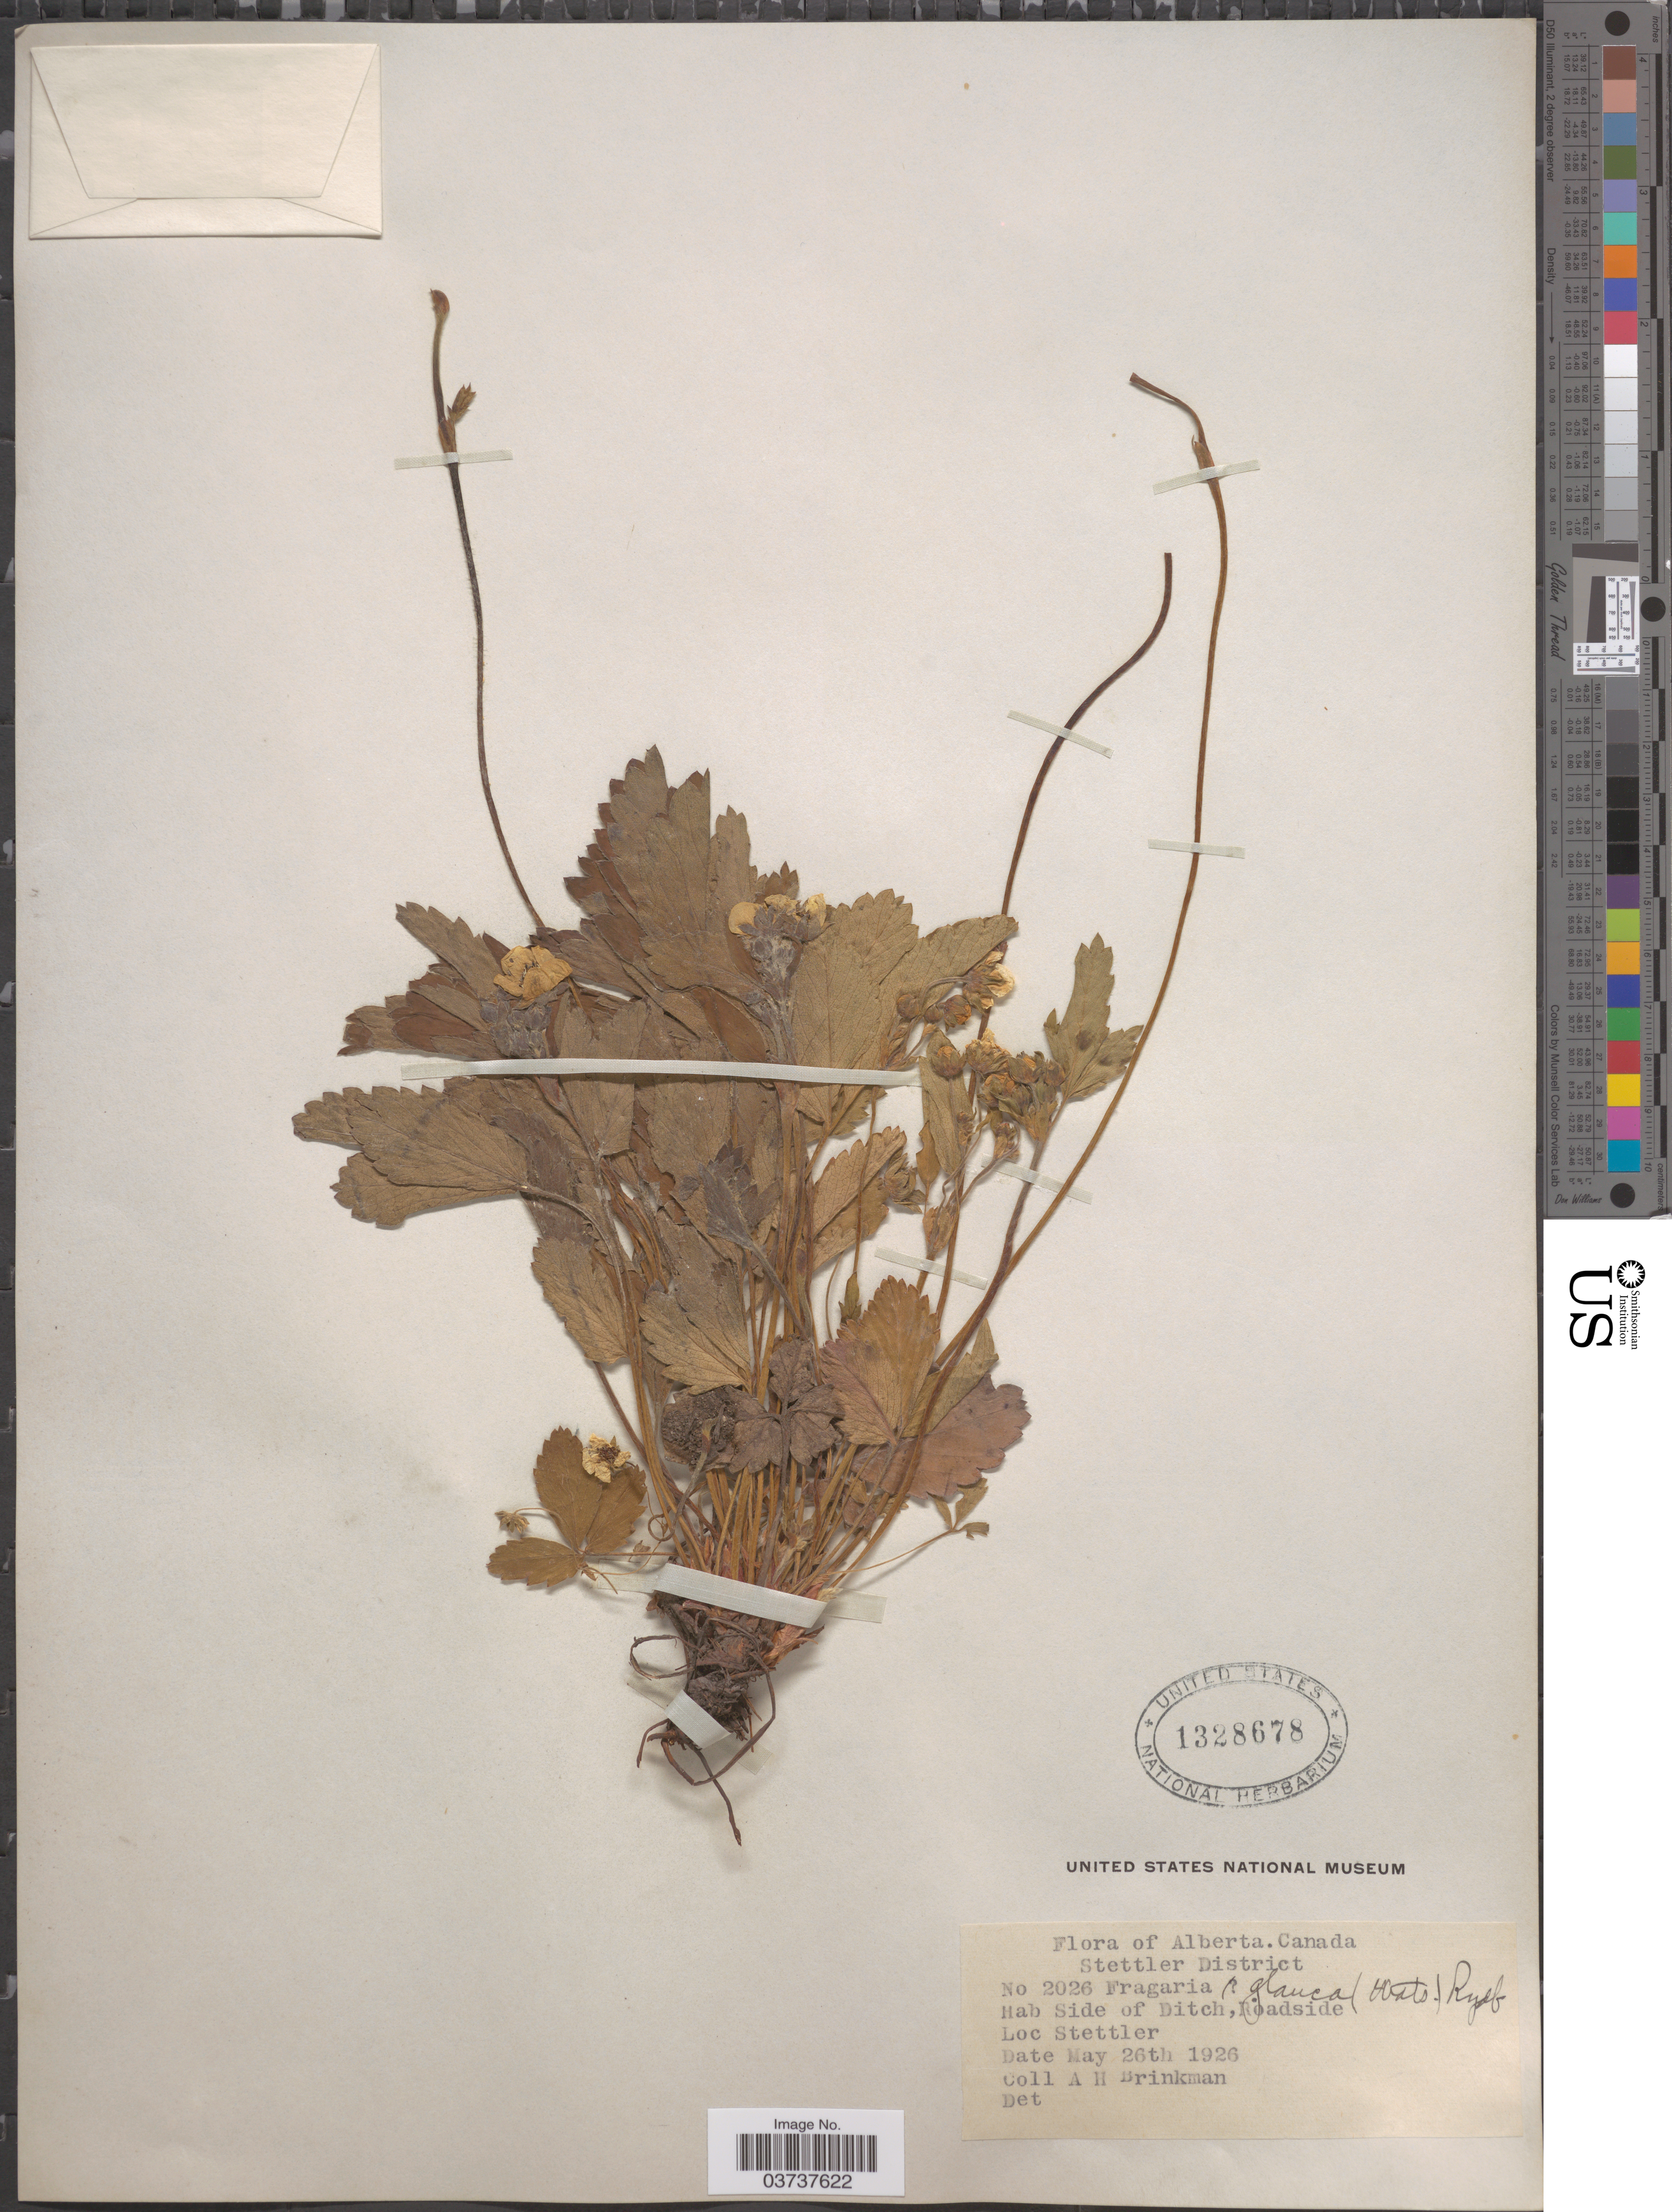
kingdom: Plantae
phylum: Tracheophyta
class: Magnoliopsida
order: Rosales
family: Rosaceae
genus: Fragaria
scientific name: Fragaria virginiana subsp. glauca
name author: (S. Watson) Staudt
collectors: A. Brinkman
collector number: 2026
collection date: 1926-05-26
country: Canada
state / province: Alberta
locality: Stettler District. Side of Ditch, Roadside. Stettler.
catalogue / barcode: US 1328678